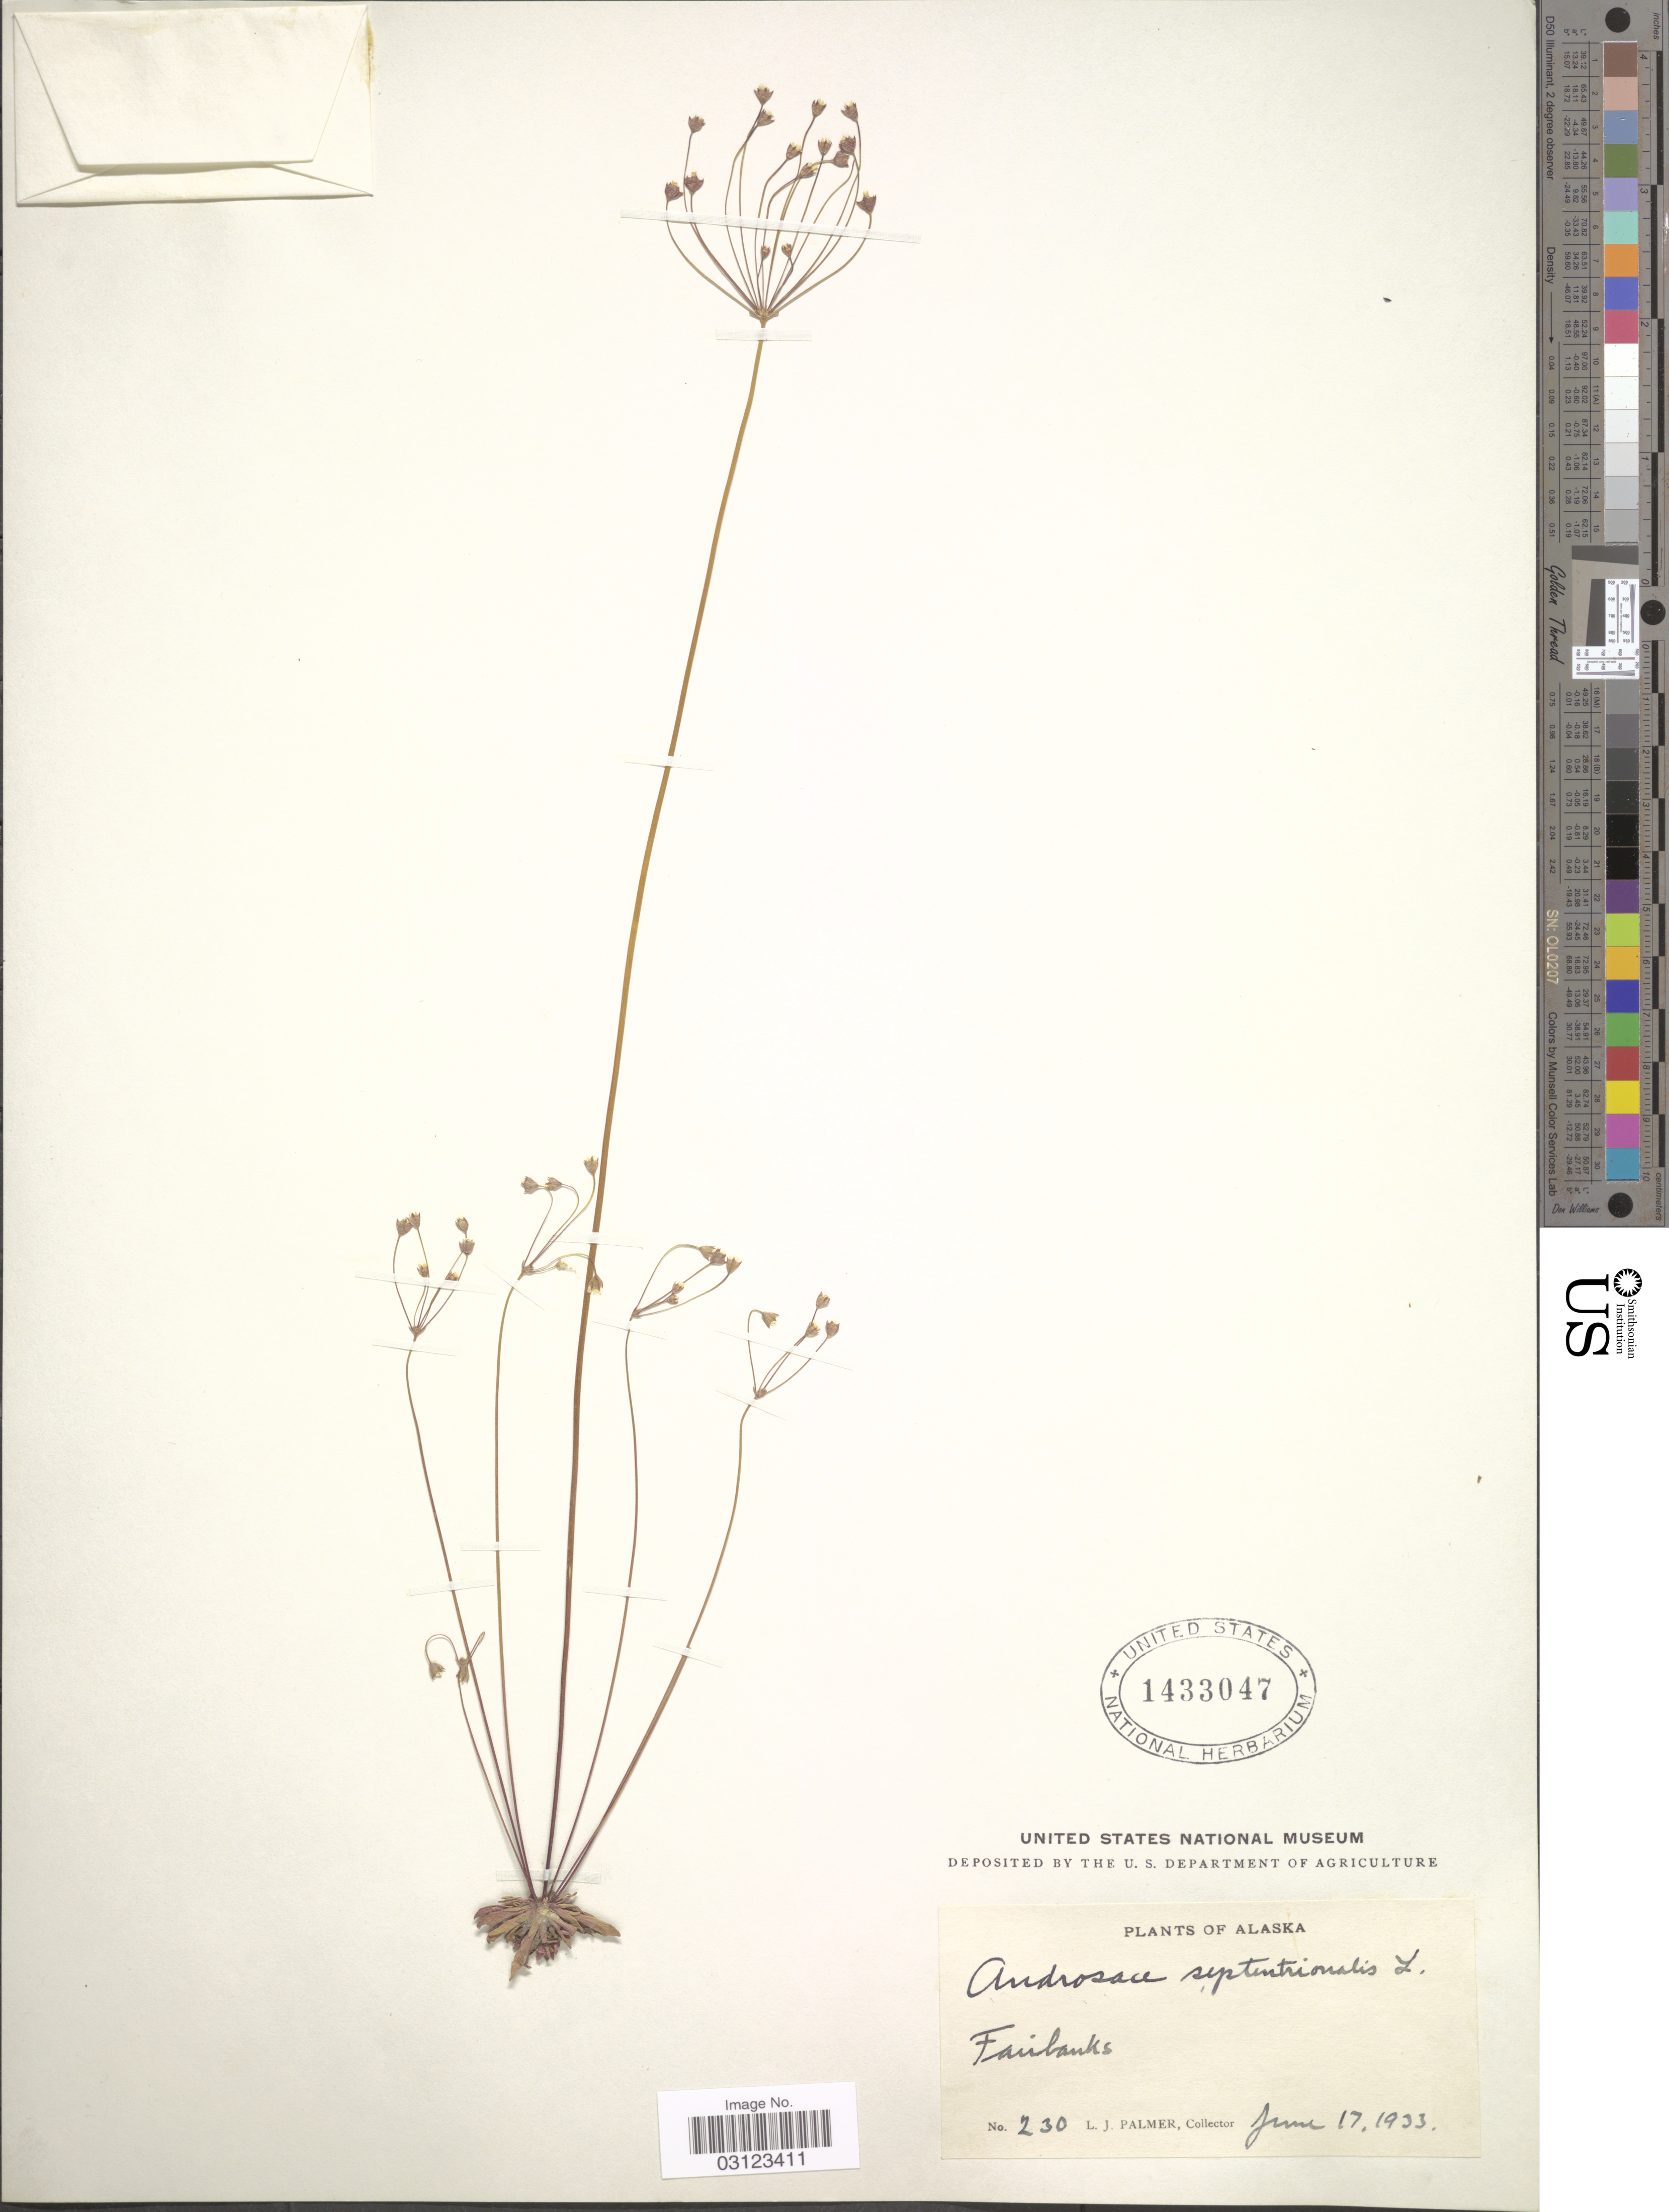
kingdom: Plantae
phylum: Tracheophyta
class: Magnoliopsida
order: Ericales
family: Primulaceae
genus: Androsace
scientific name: Androsace septentrionalis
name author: L.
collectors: L. J. Palmer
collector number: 230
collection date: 1933-06-17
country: United States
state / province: Alaska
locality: Fairbanks.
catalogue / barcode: US 1433047